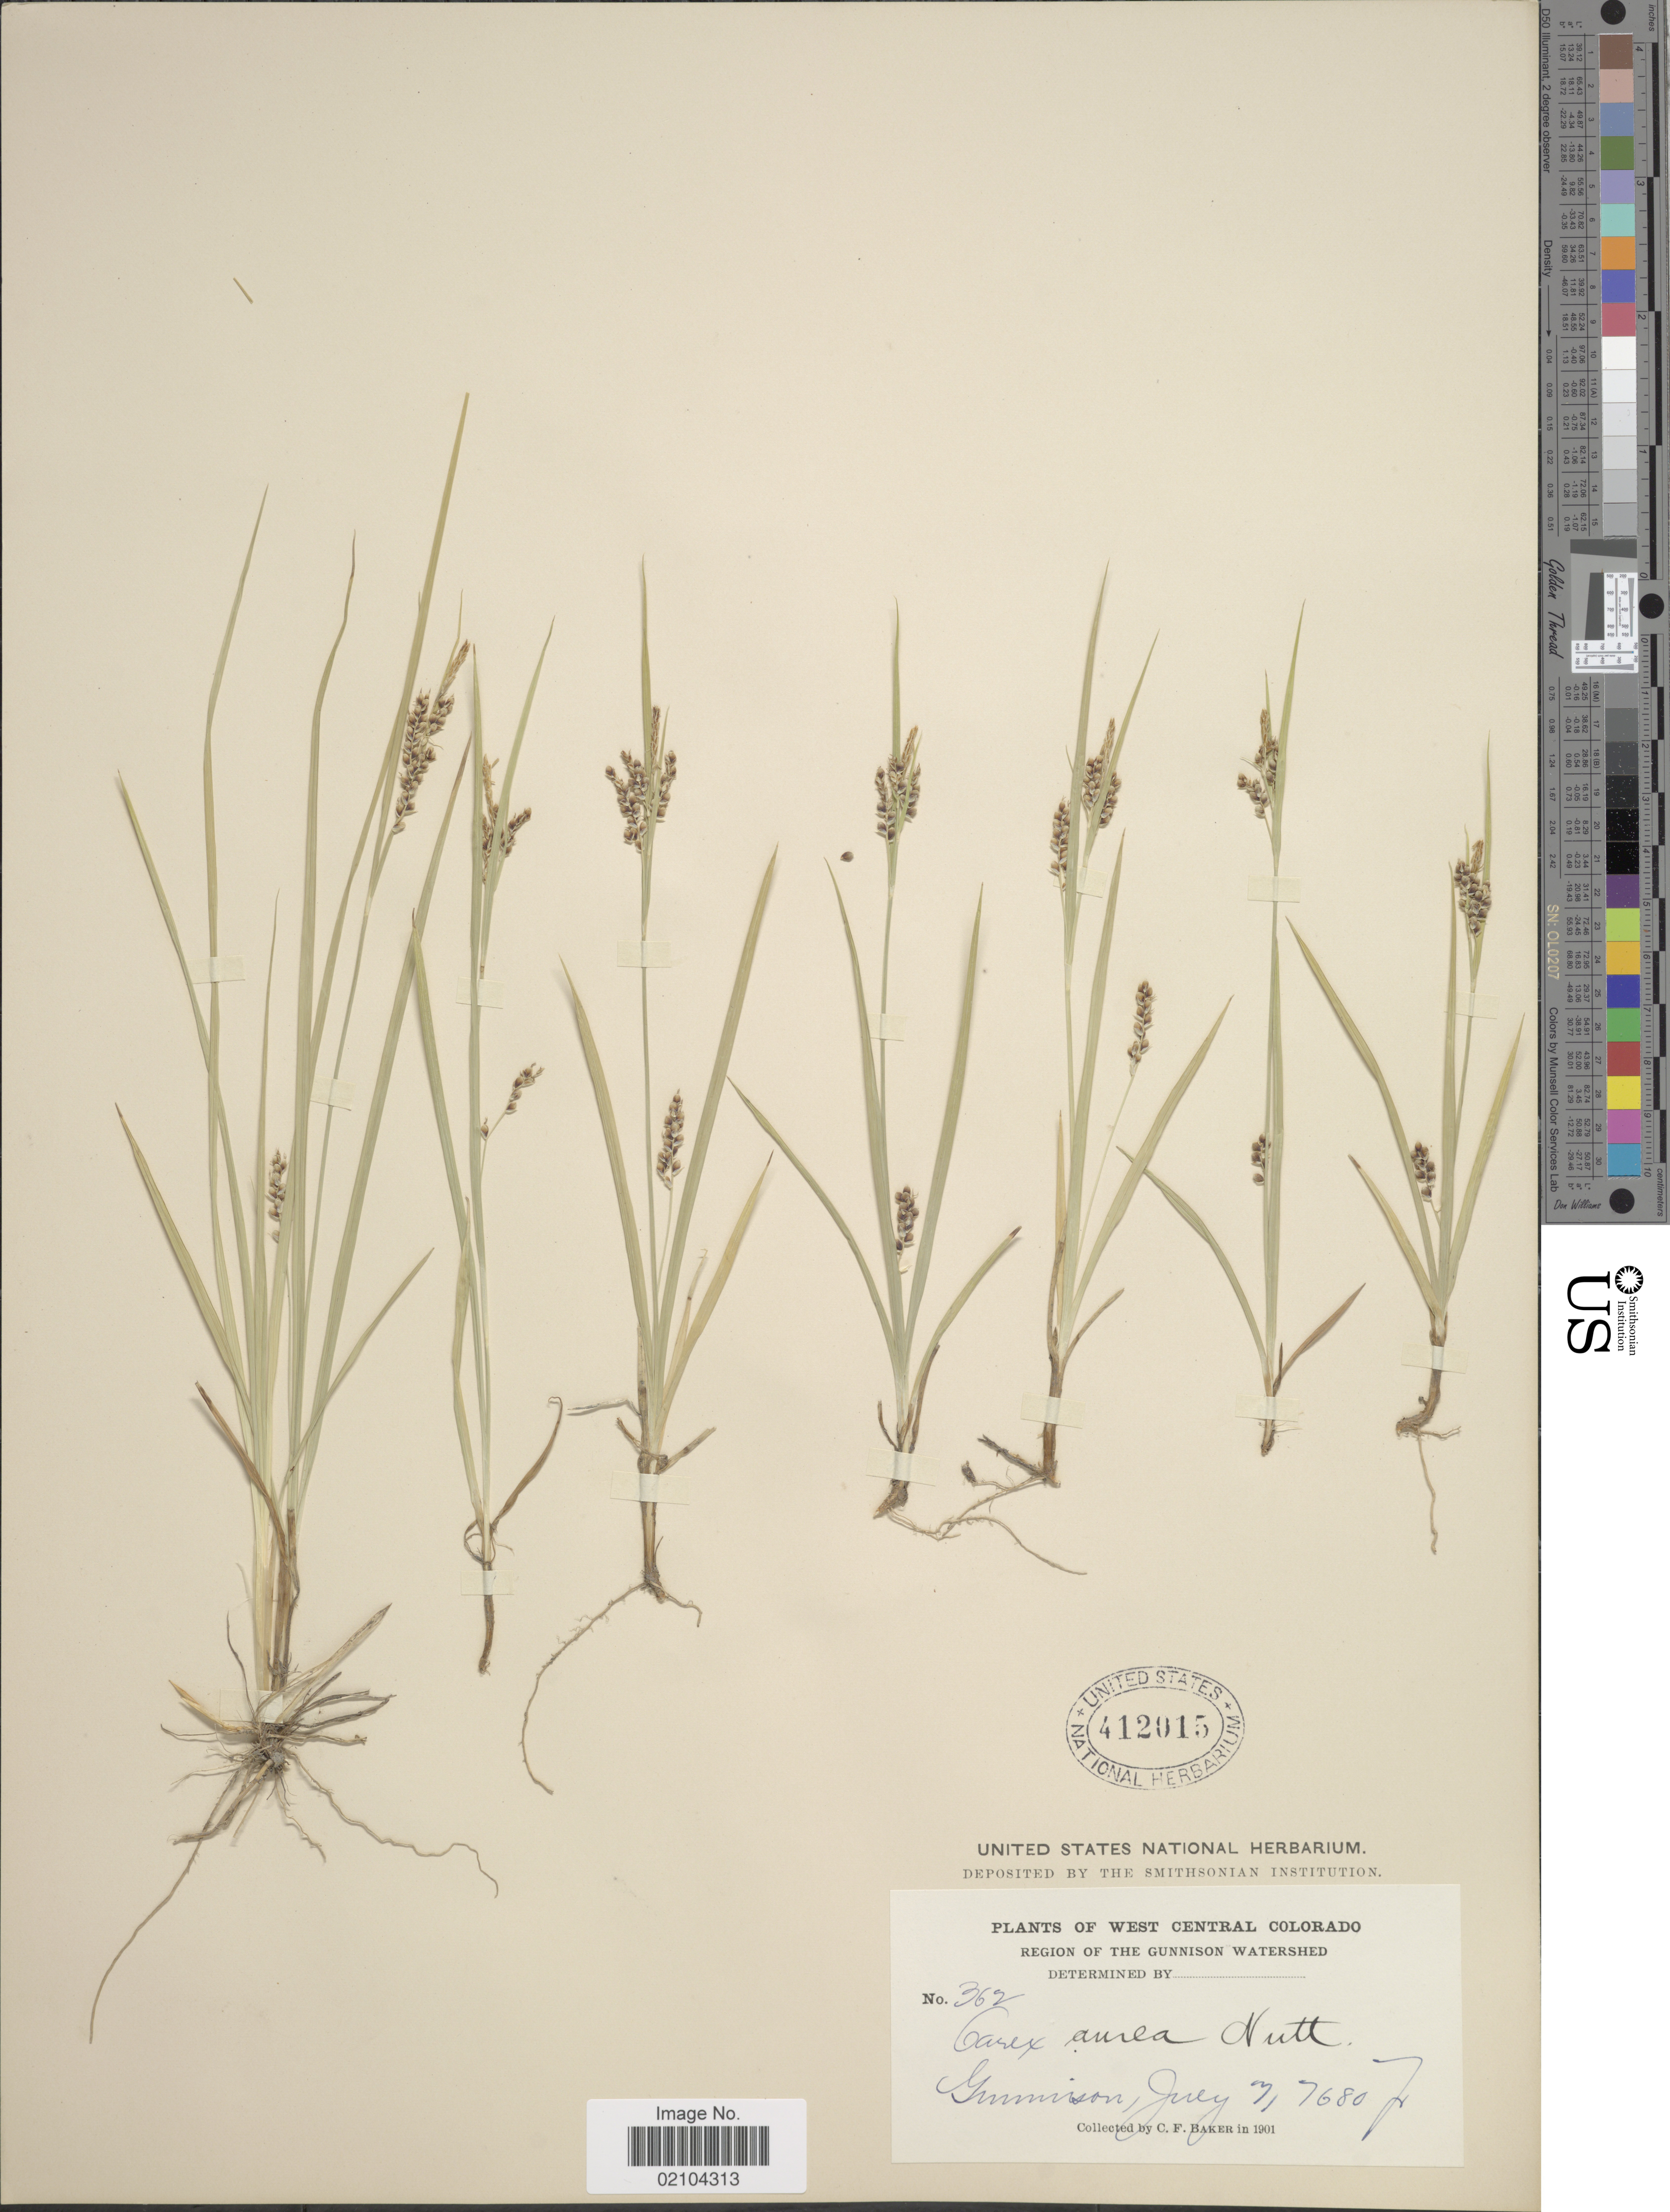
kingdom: Plantae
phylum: Tracheophyta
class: Liliopsida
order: Poales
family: Cyperaceae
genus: Carex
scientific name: Carex aurea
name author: Nutt.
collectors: C. F. Baker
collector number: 362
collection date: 1901-07-07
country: United States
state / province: Colorado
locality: West Central Colorado. Region of the Gunnison Watershed. Gunnison.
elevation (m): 2341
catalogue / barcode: US 412015